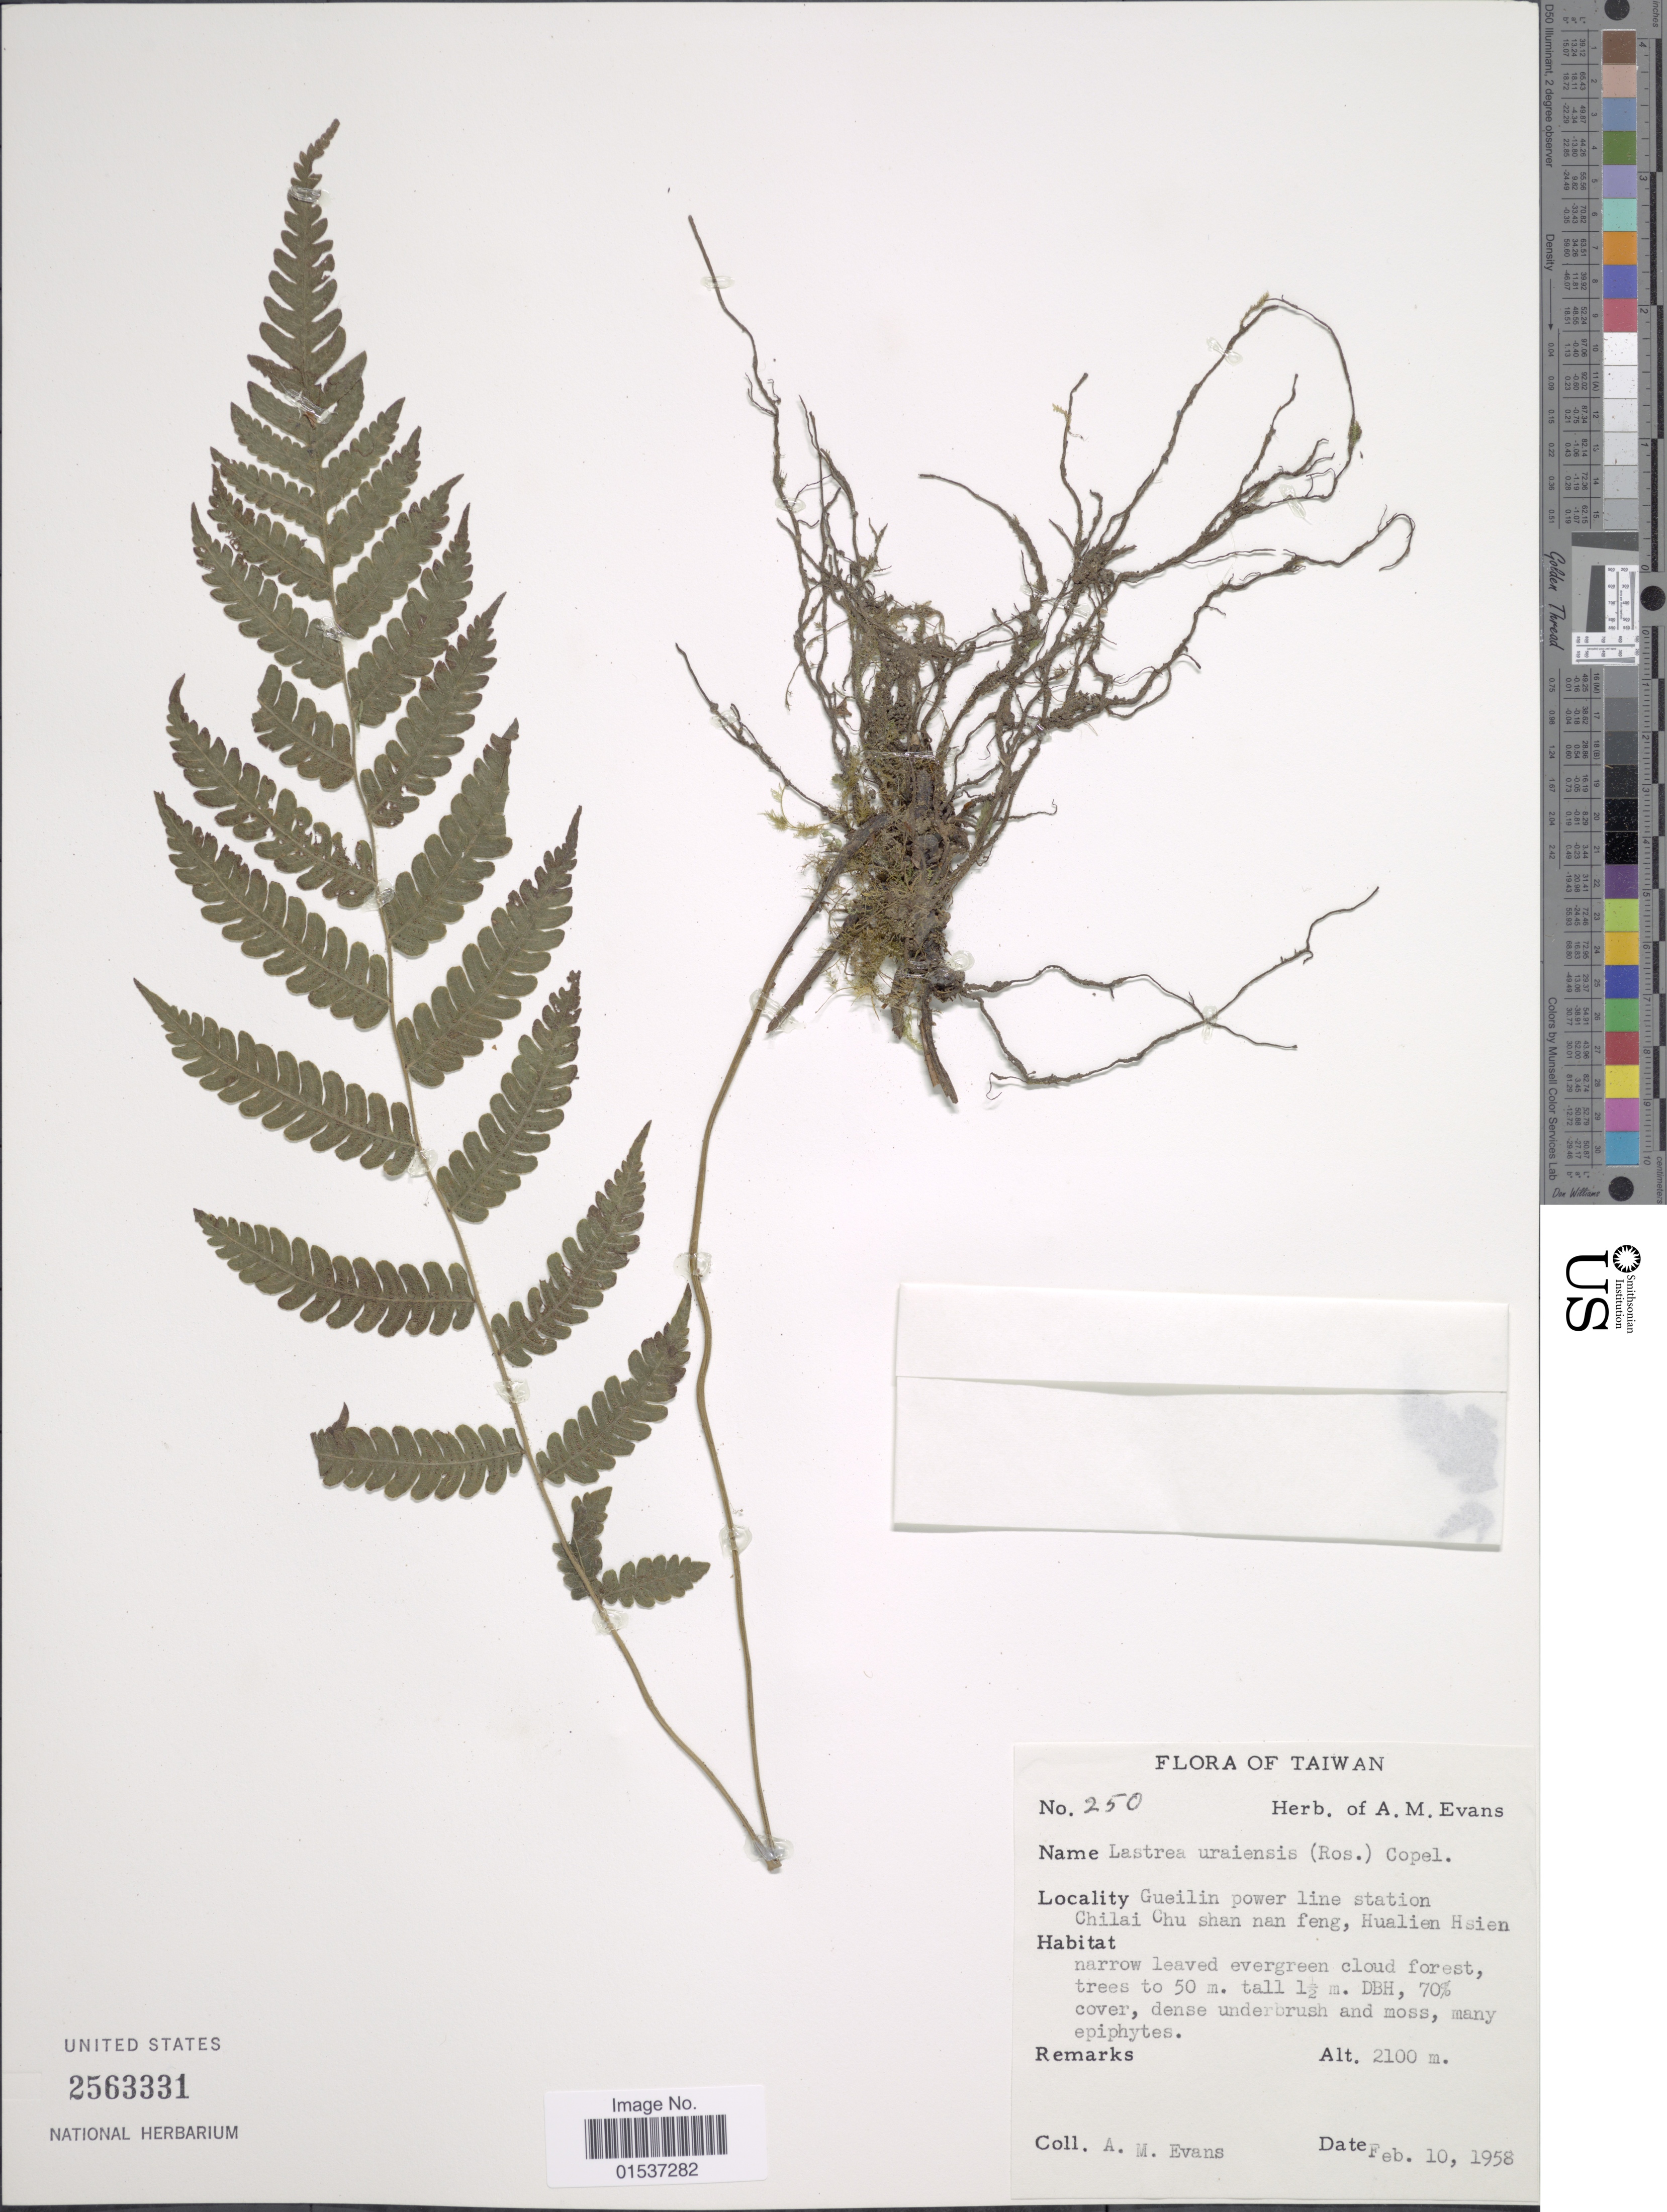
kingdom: Plantae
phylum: Tracheophyta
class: Polypodiopsida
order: Polypodiales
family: Thelypteridaceae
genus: Metathelypteris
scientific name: Metathelypteris uraiensis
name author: (Rosenst.) Ching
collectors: A. M. Evans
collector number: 250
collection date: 1958-02-10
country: Taiwan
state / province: Hualien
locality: Taiwan, Gueillin power line station Chilai Chu shan nan feng, Hualien Hsien.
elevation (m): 2100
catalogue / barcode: US 2563331